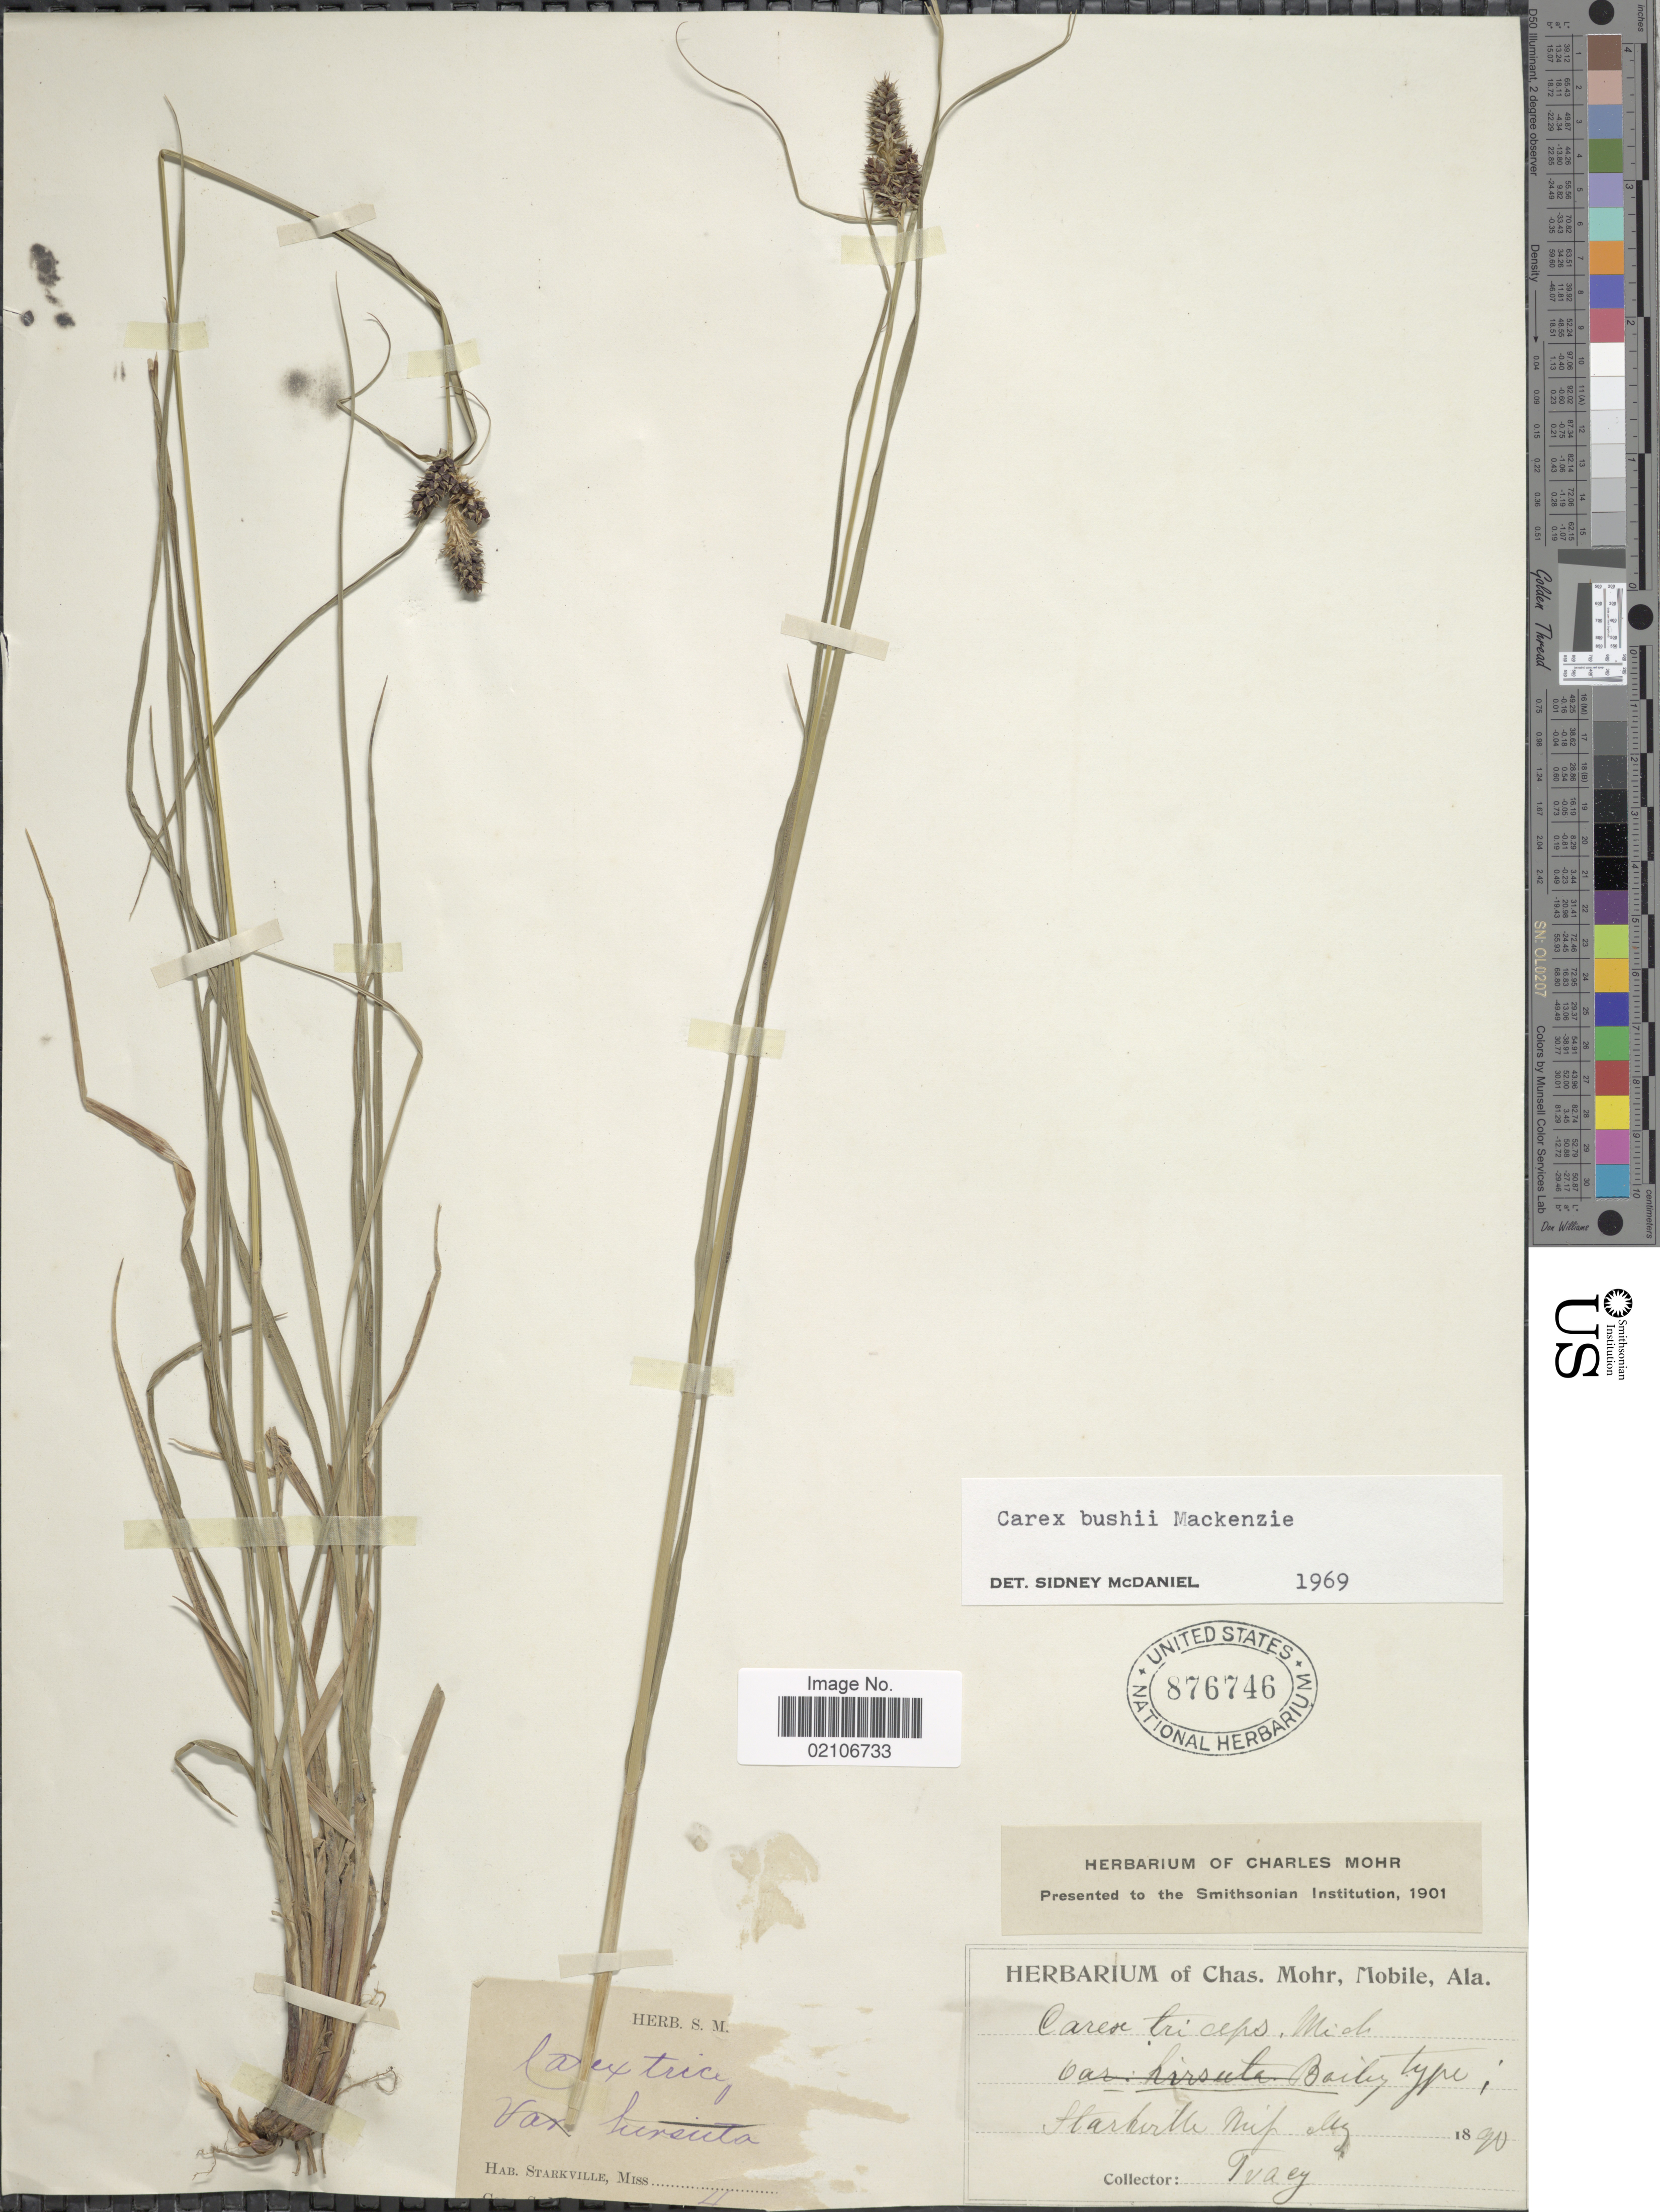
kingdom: Plantae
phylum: Tracheophyta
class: Liliopsida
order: Poales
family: Cyperaceae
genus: Carex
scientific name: Carex bushii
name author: Mack.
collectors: -. Tracy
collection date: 1890-08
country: United States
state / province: Mississippi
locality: Starkville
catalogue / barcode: US 876746